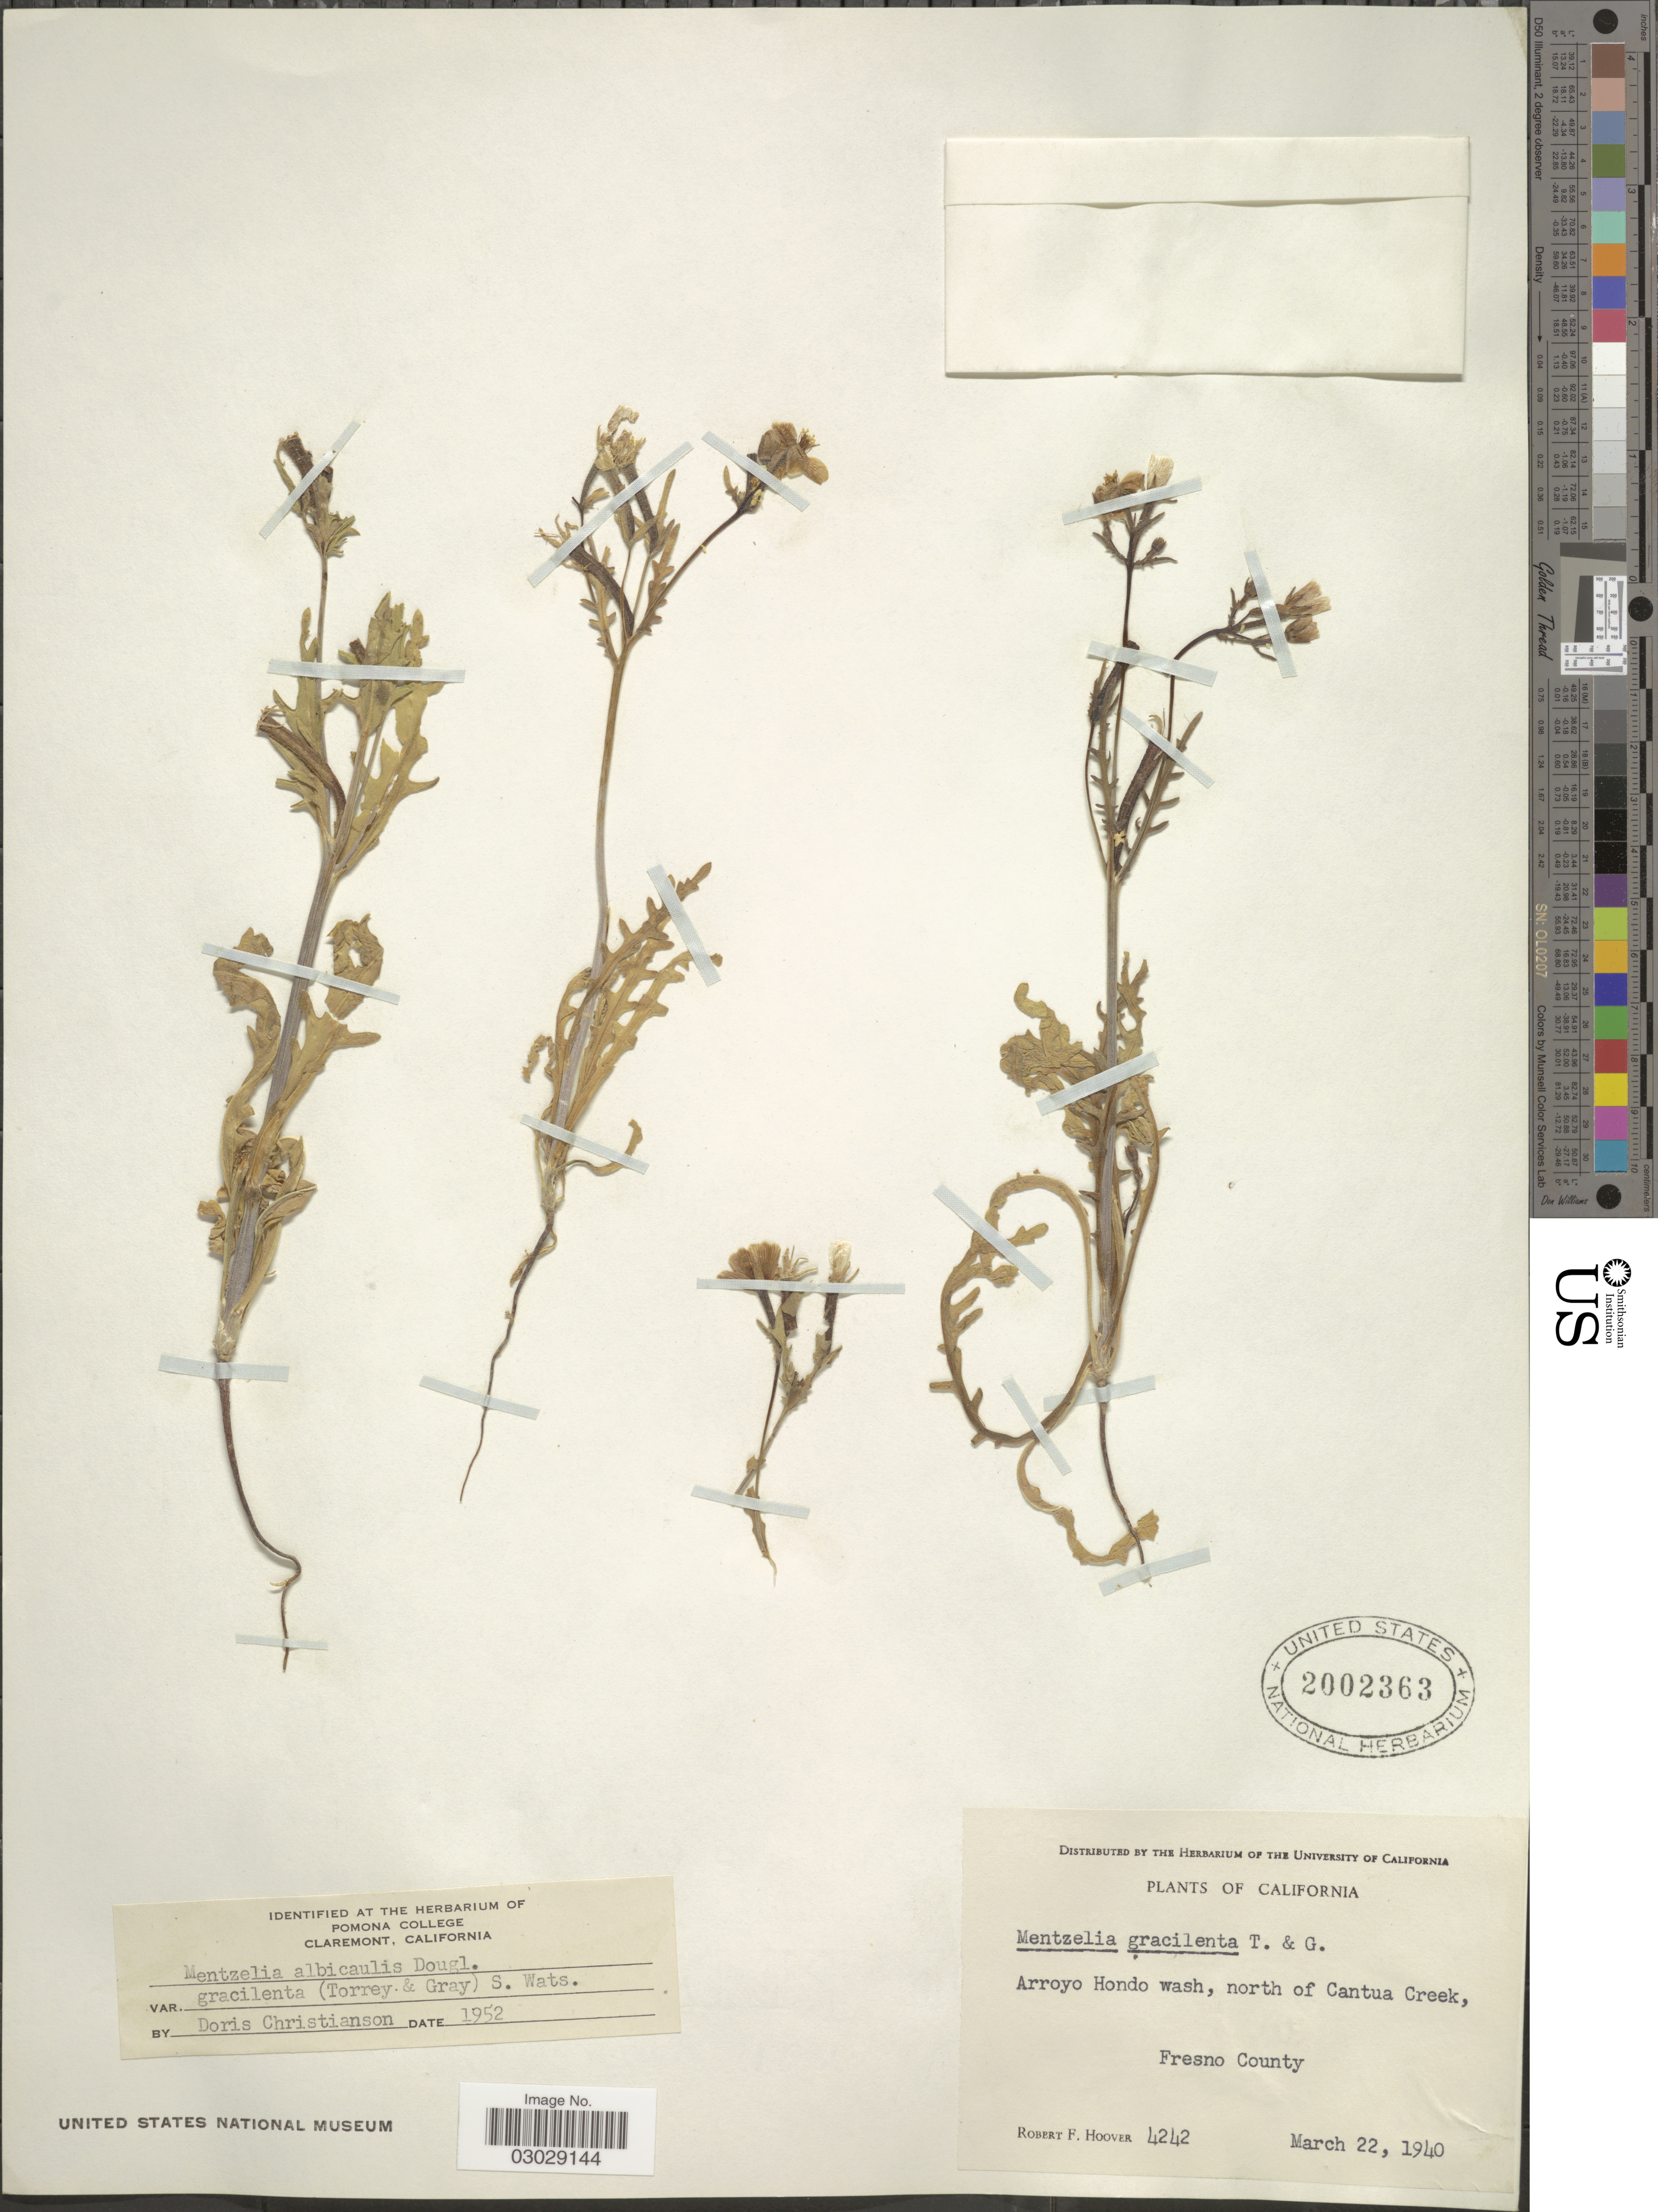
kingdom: Plantae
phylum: Tracheophyta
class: Magnoliopsida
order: Cornales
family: Loasaceae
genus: Mentzelia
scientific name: Mentzelia affinis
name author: Greene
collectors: R. F. Hoover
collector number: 4242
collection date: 1940-03-22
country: United States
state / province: California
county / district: Fresno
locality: Arroyo Hondo wash, north of Cantua Creek, Fresno County.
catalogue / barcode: US 2002363